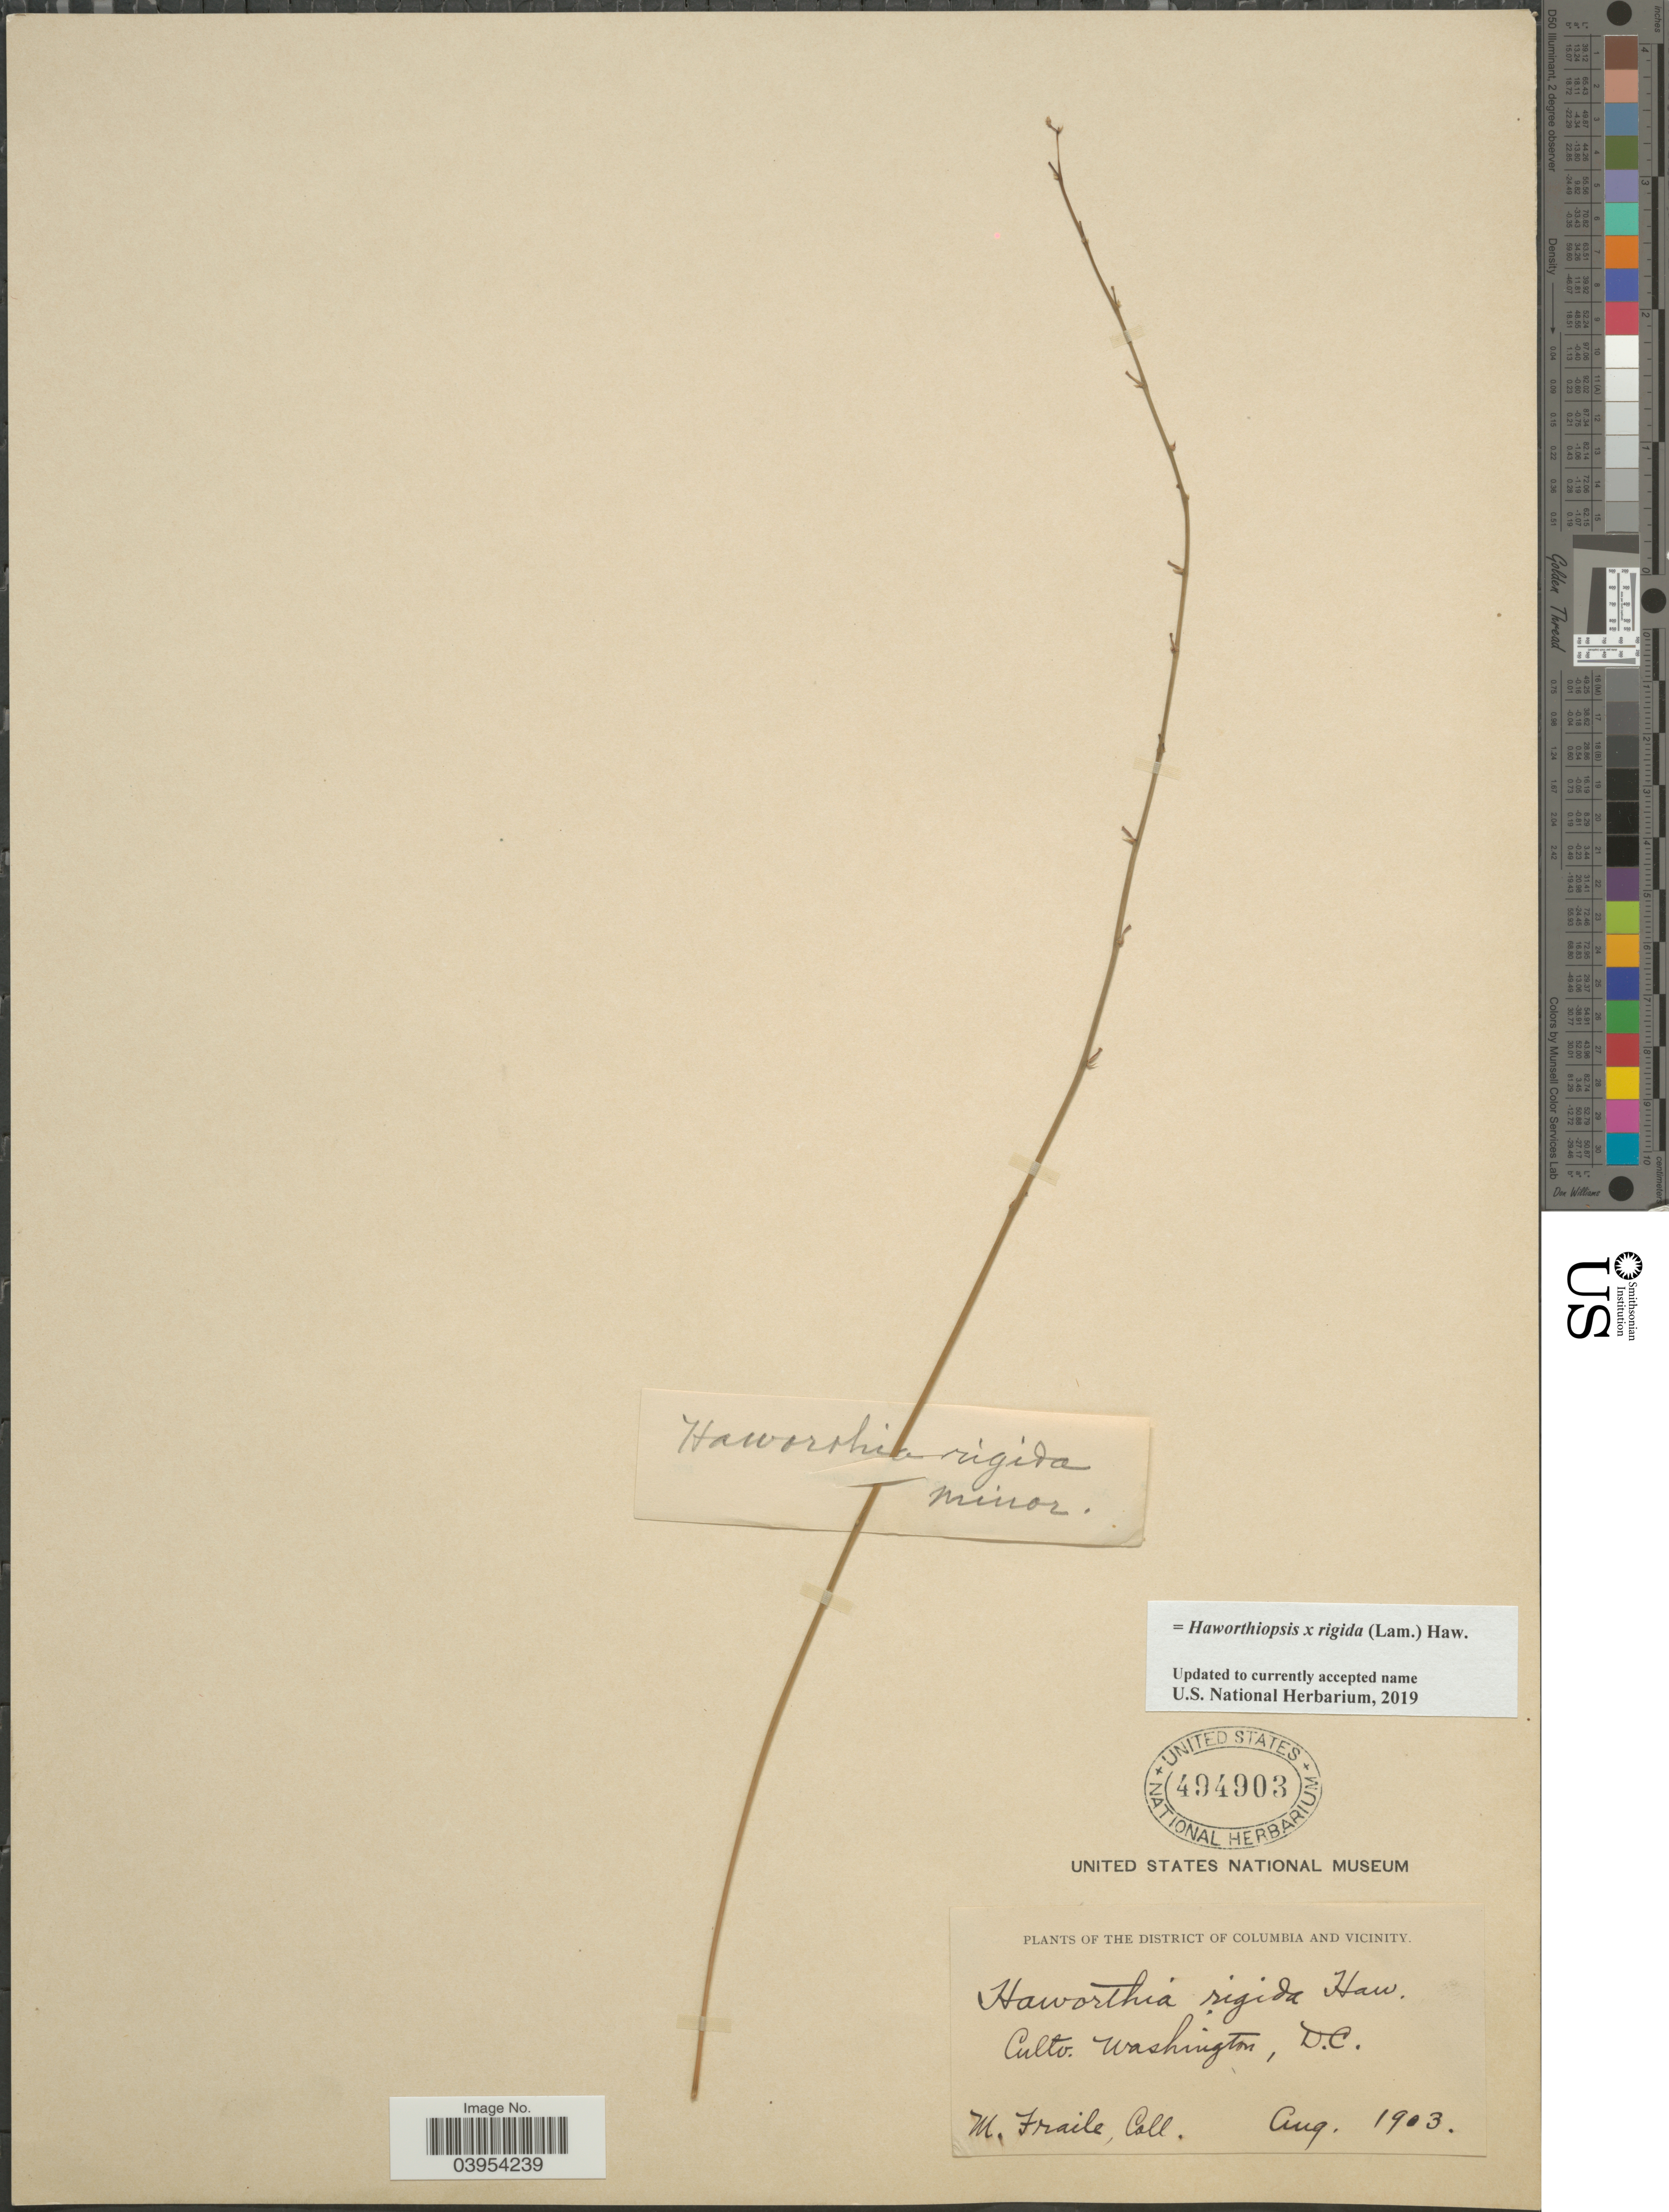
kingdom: Plantae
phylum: Tracheophyta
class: Liliopsida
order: Asparagales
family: Asphodelaceae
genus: Haworthiopsis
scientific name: Haworthiopsis x rigida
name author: (Lam.) Gildenh. & Klopper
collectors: M. Fraile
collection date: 1903-08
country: United States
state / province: District of Columbia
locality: The District of Columbia and Vicinity. Washington, D. C.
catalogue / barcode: US 494903